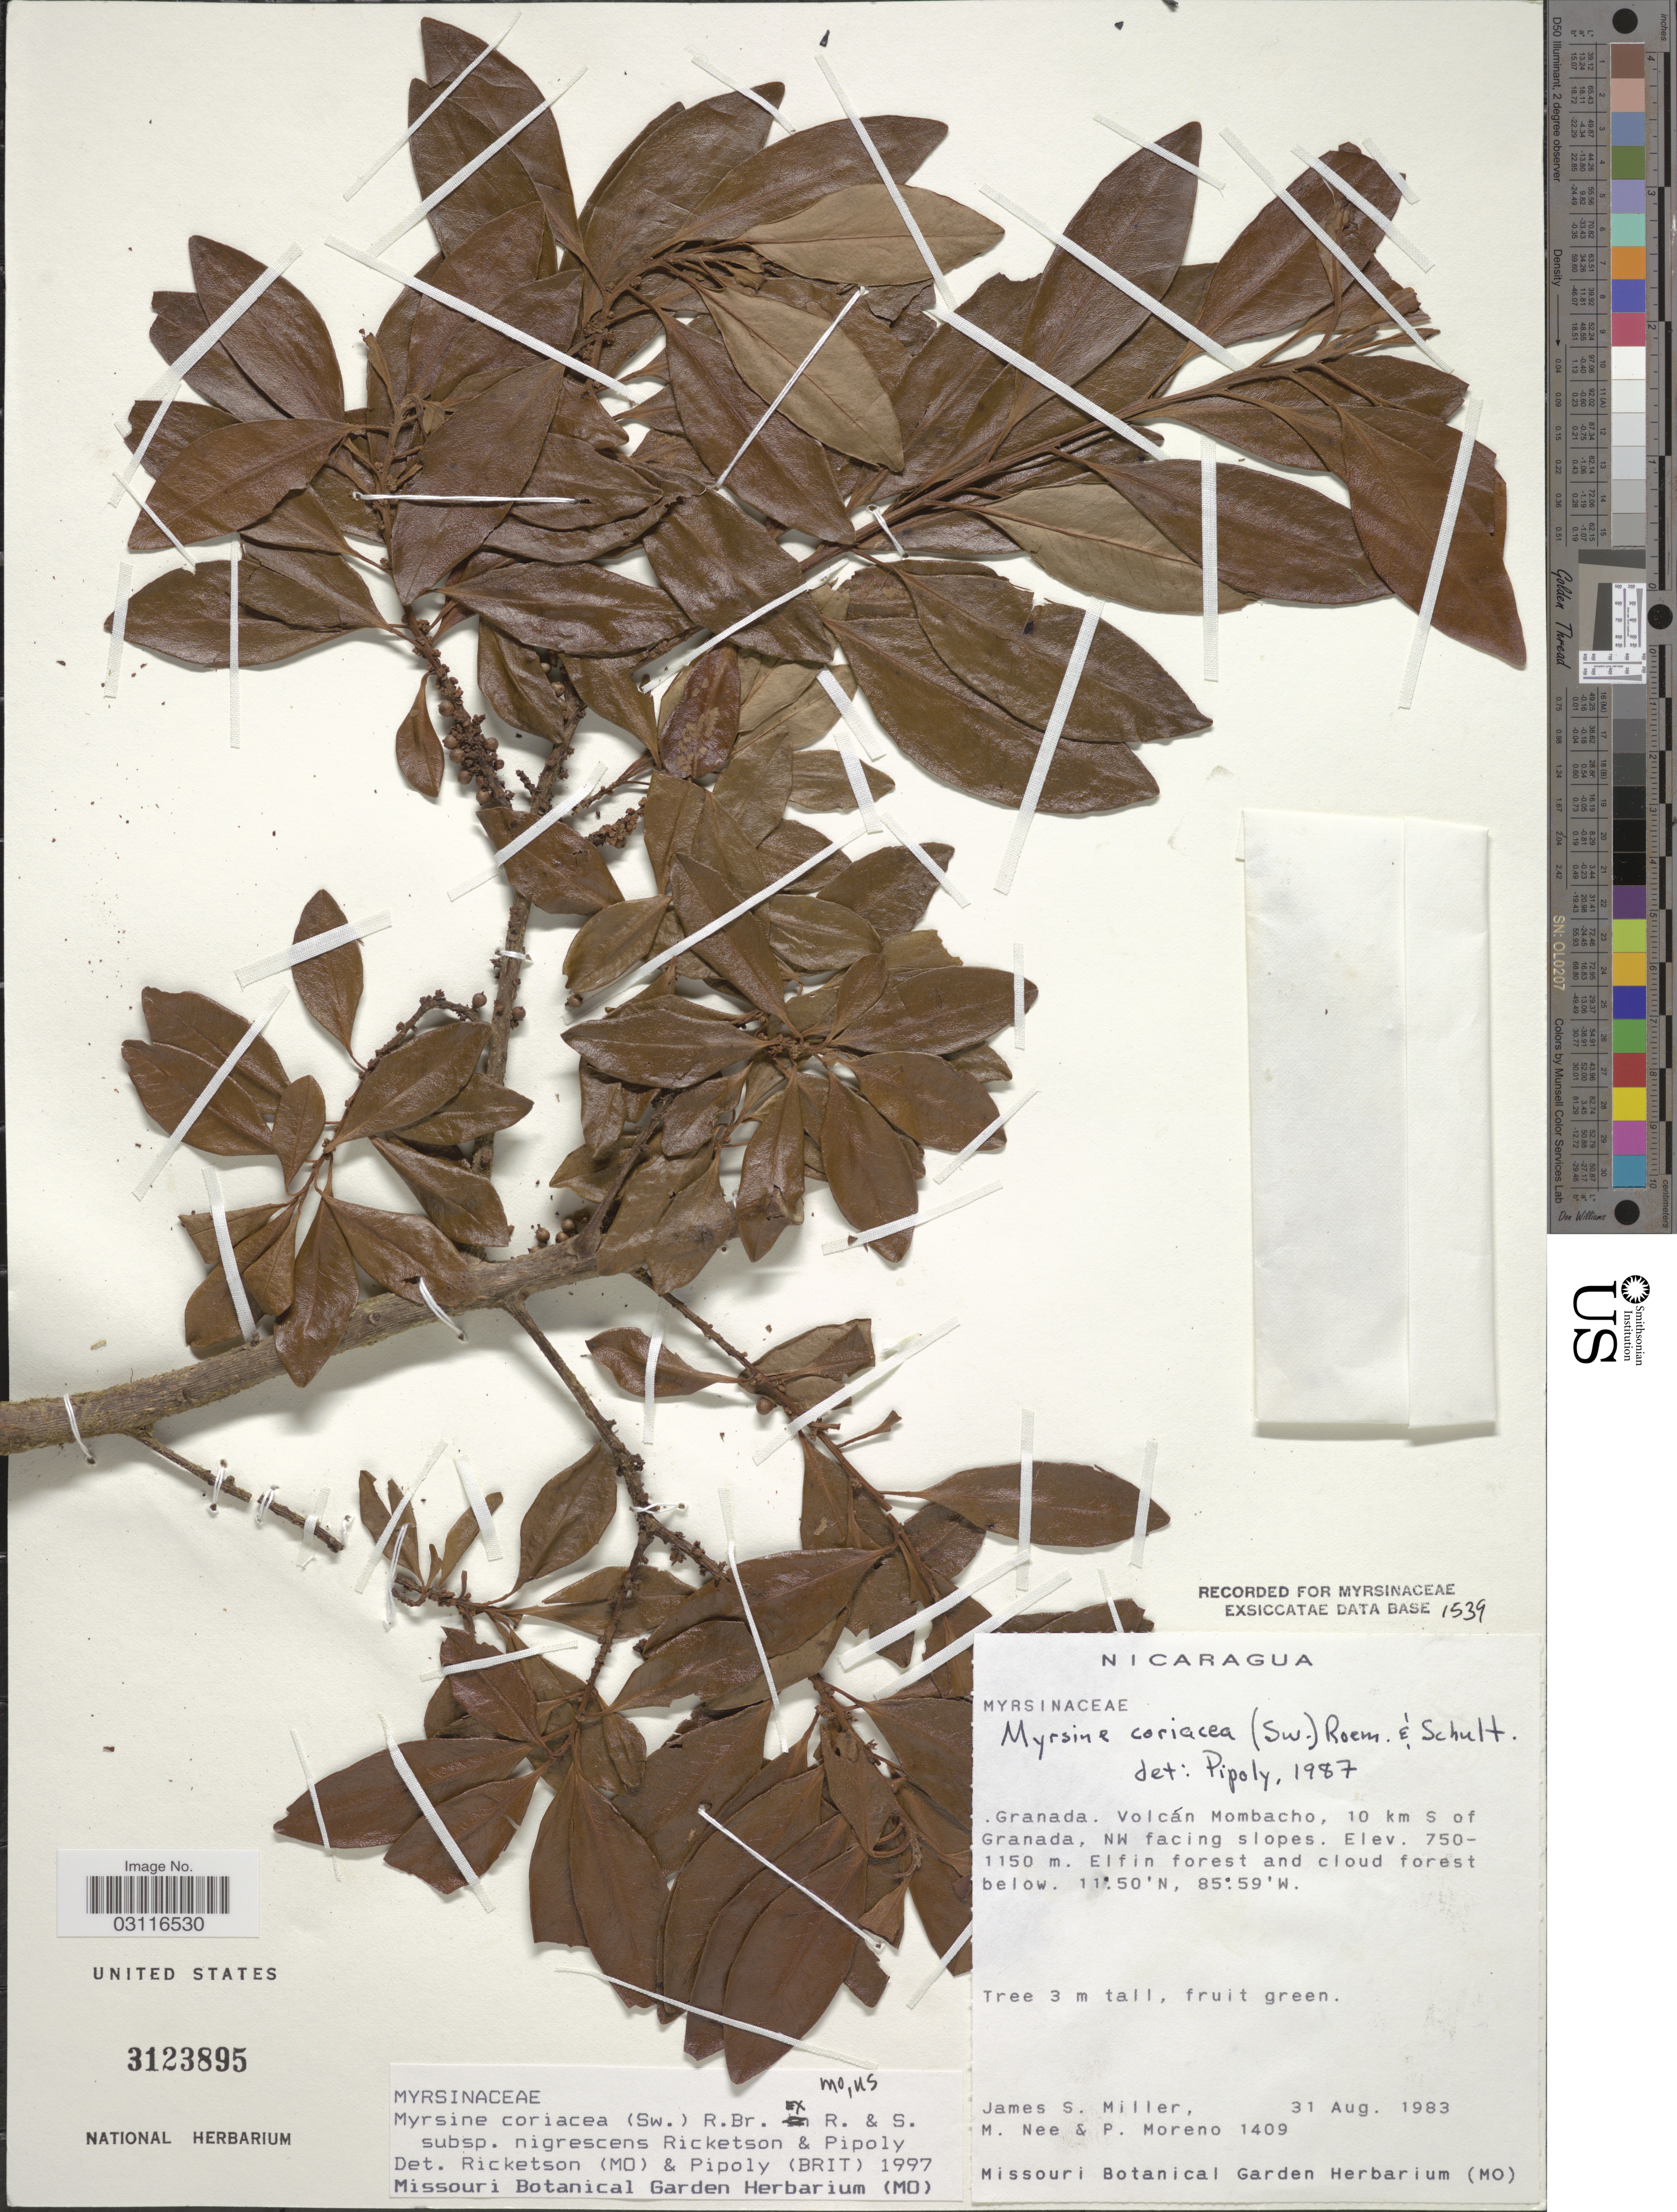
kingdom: Plantae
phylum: Tracheophyta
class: Magnoliopsida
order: Ericales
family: Primulaceae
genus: Myrsine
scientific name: Myrsine coriacea subsp. nigrescens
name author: (Lundell) Ricketson & Pipoly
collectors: J. S. Miller, M. Nee & P. Moreno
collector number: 1409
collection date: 1983-08-31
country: Nicaragua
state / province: Granada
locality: Volcán Mombacho, 10 km S of Granada, NW facing slopes.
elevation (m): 750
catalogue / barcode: US 3123895